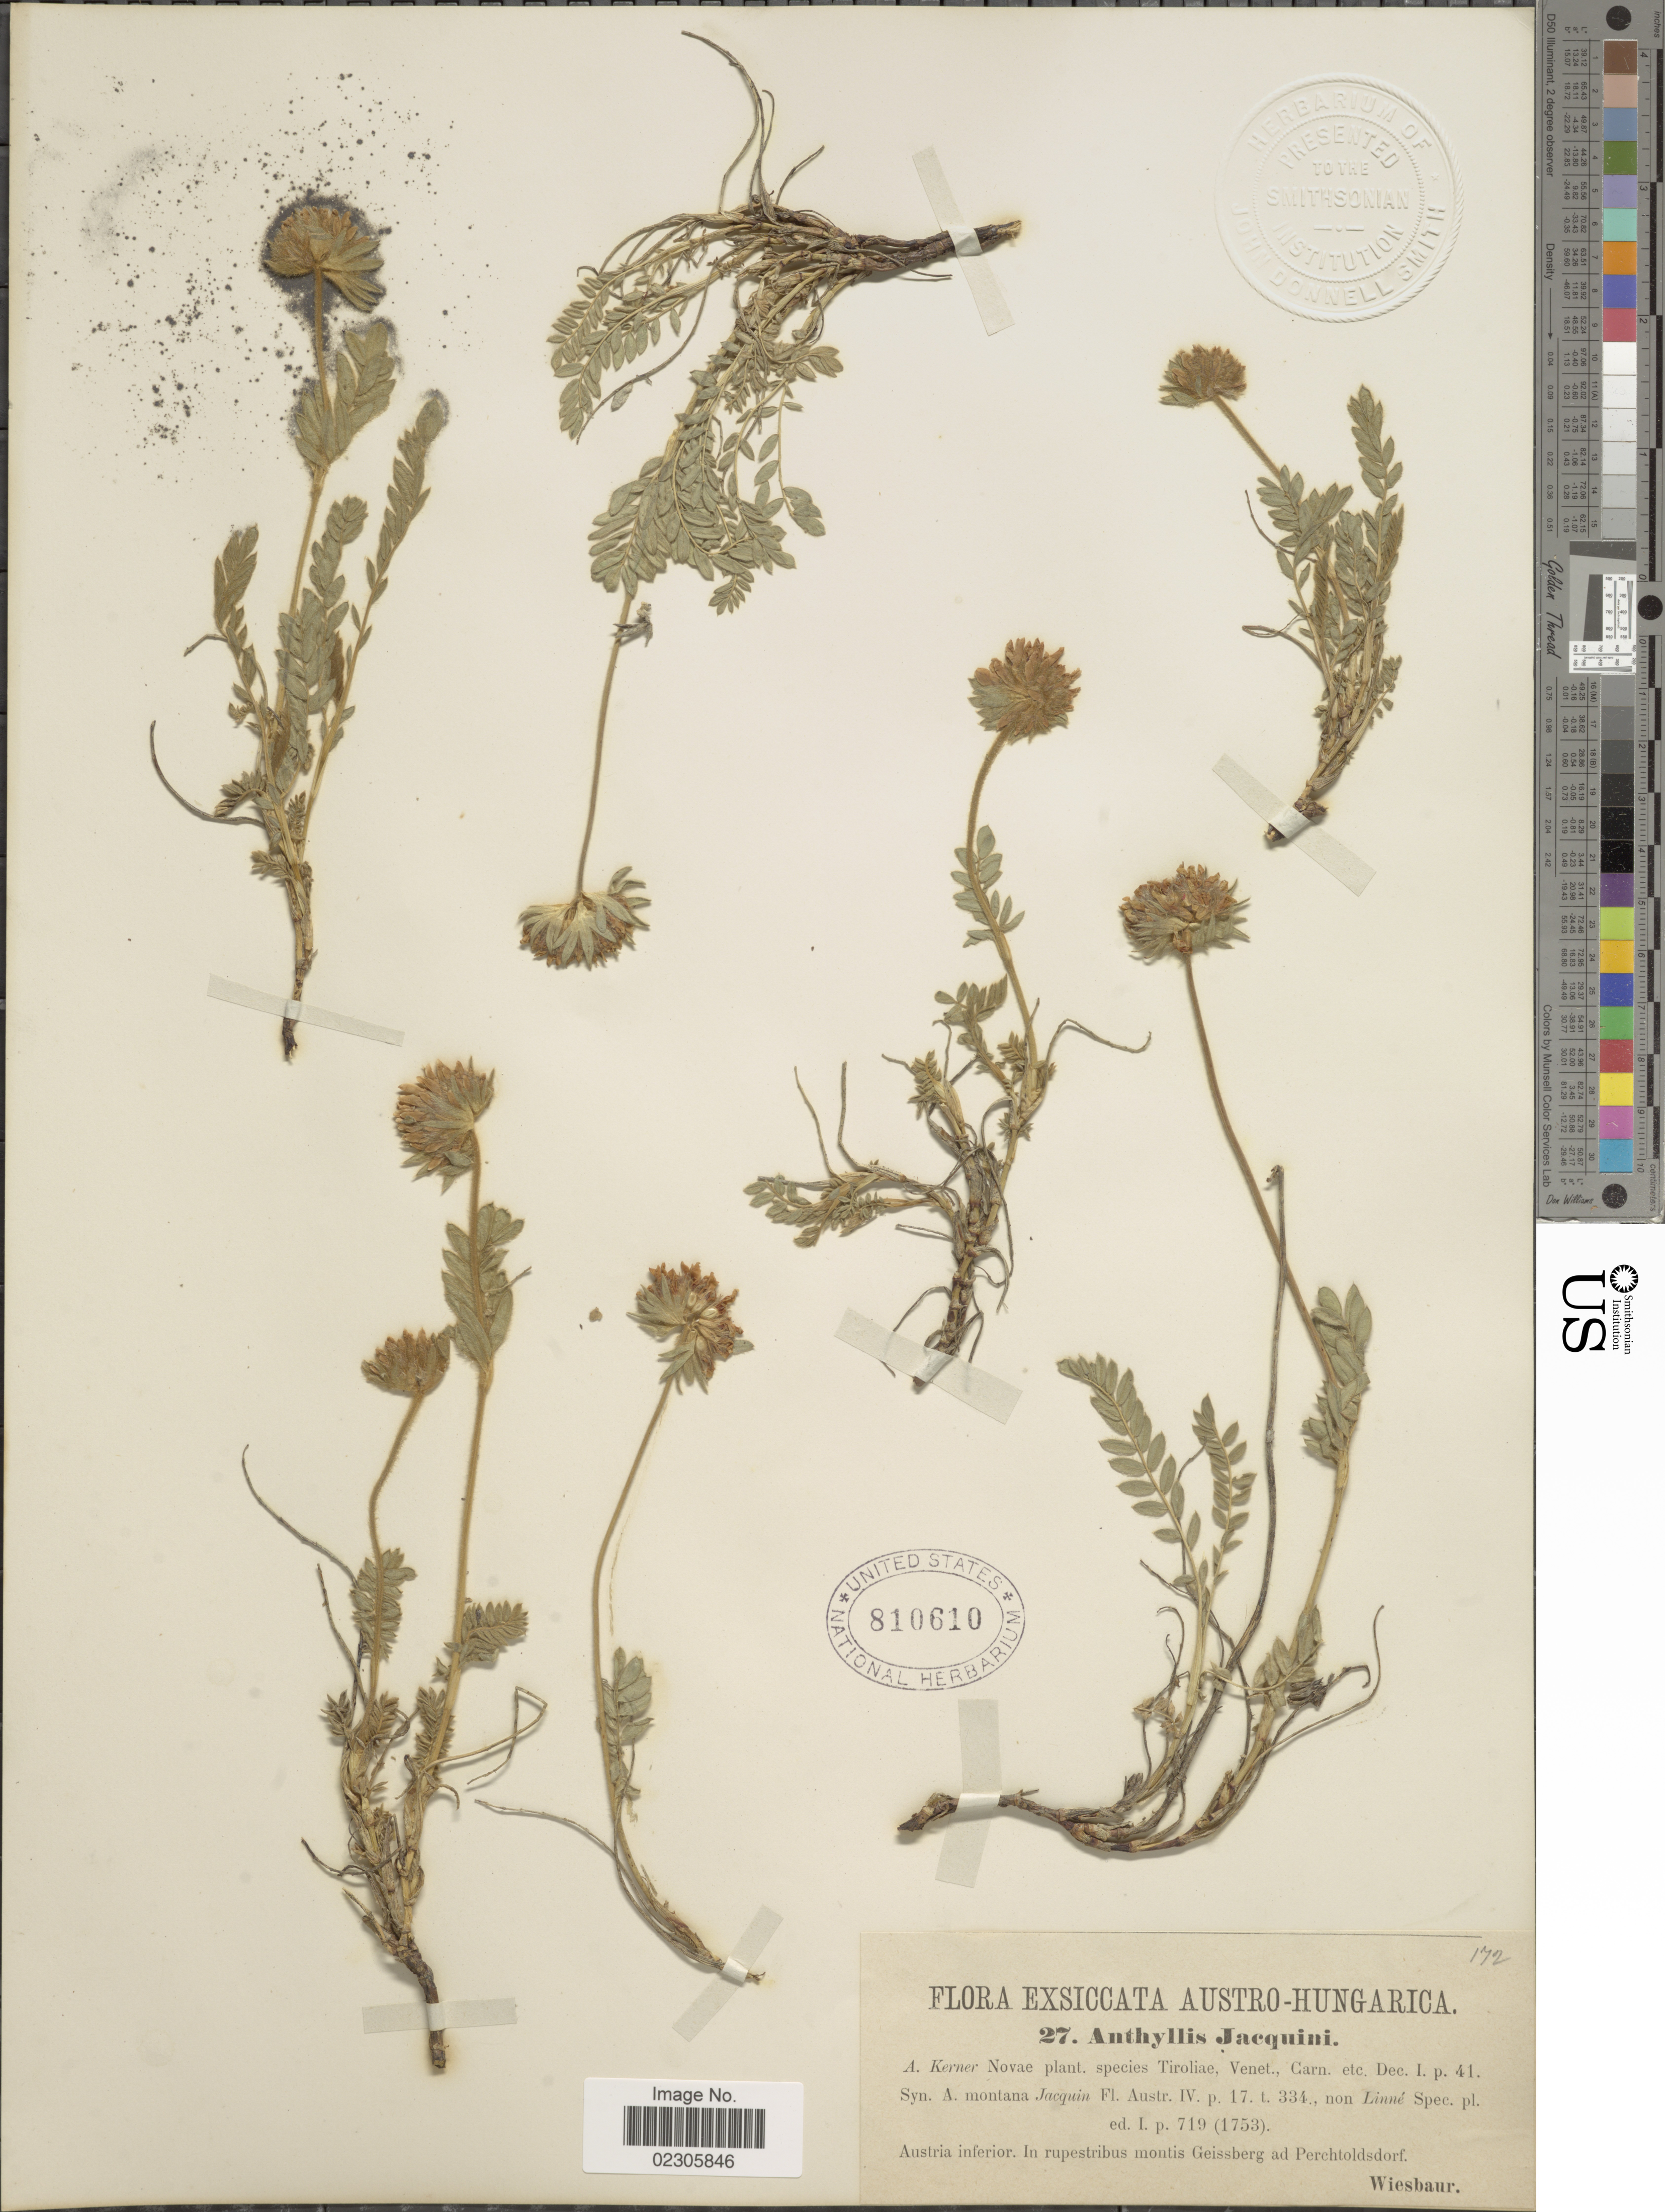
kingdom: Plantae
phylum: Tracheophyta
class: Magnoliopsida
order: Fabales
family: Fabaceae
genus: Anthyllis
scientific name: Anthyllis jacquinii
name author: A. Kern.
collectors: Wiesbaur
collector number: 27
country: Austria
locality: Austro-Hungarica, Austria inferior. In rupestribus montis Geissberg ad Perchtoldsdorf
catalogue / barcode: US 810610